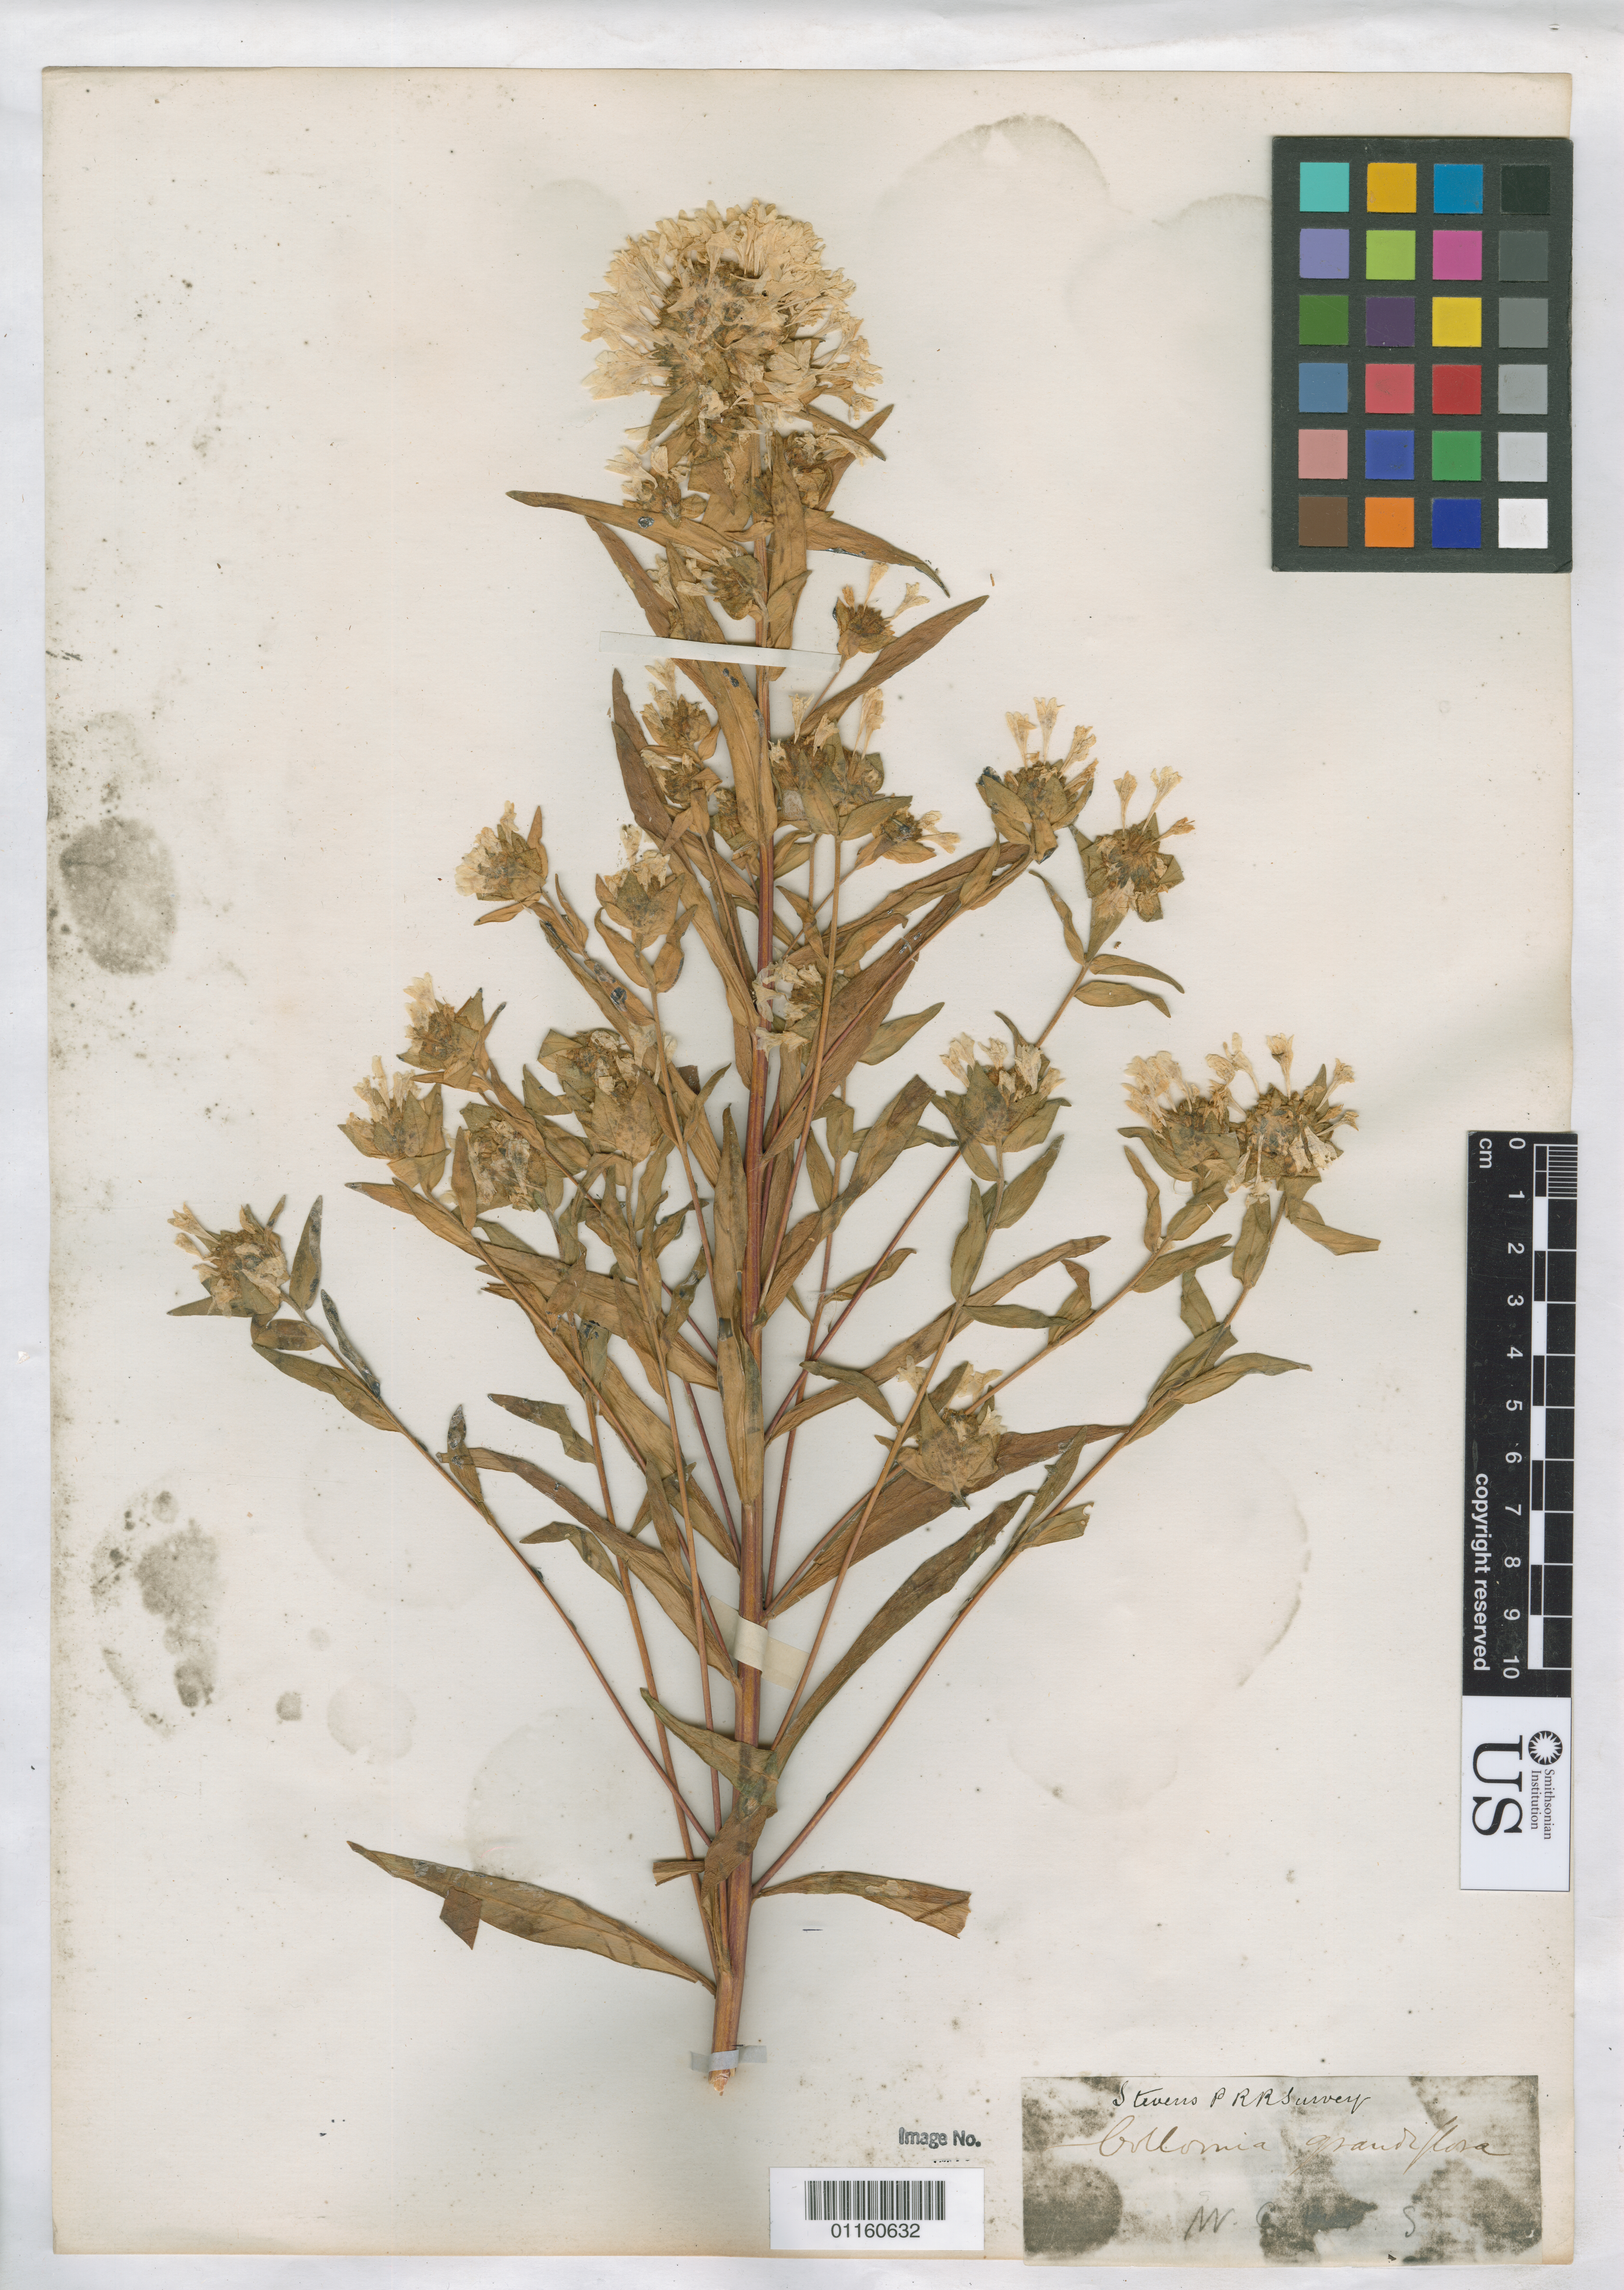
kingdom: Plantae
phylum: Tracheophyta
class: Magnoliopsida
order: Ericales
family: Polemoniaceae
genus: Collomia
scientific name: Collomia grandiflora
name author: Douglas ex Lindl.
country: United States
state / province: California